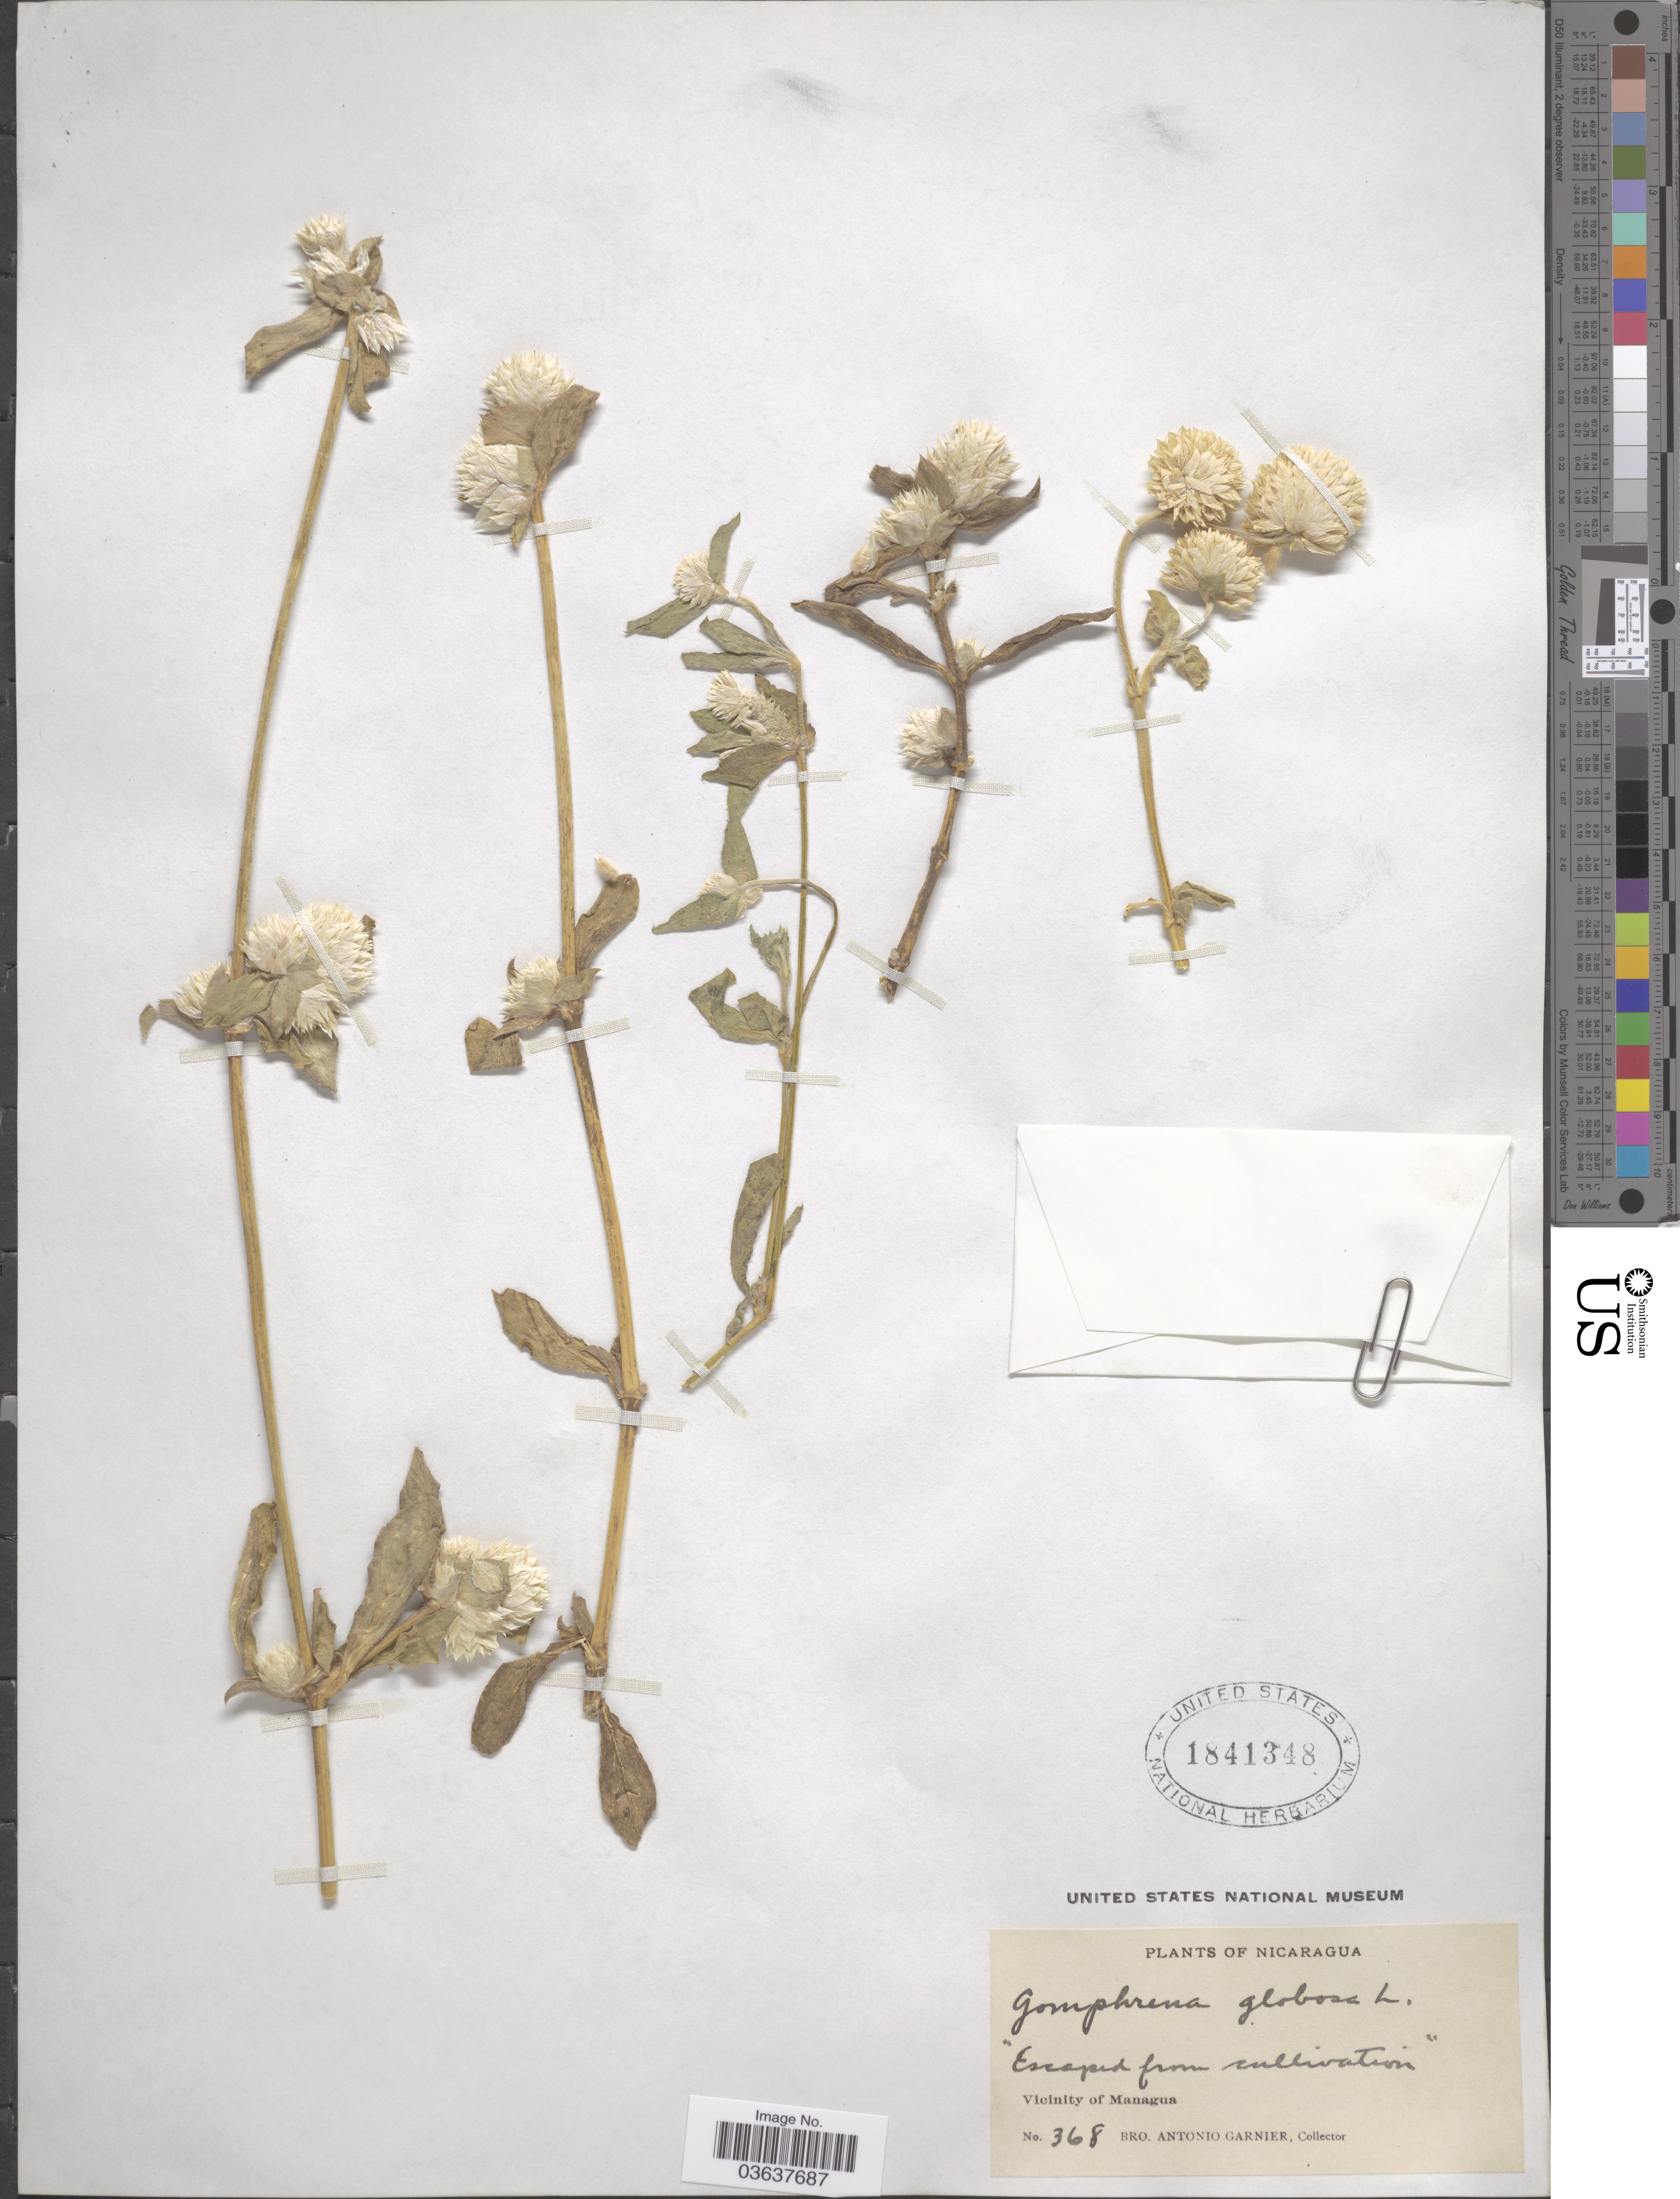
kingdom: Plantae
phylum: Tracheophyta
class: Magnoliopsida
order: Caryophyllales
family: Amaranthaceae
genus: Gomphrena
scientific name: Gomphrena globosa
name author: L.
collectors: Bro. A. Garnier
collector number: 368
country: Nicaragua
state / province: Managua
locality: Vicinity of Managua.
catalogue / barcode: US 1841348